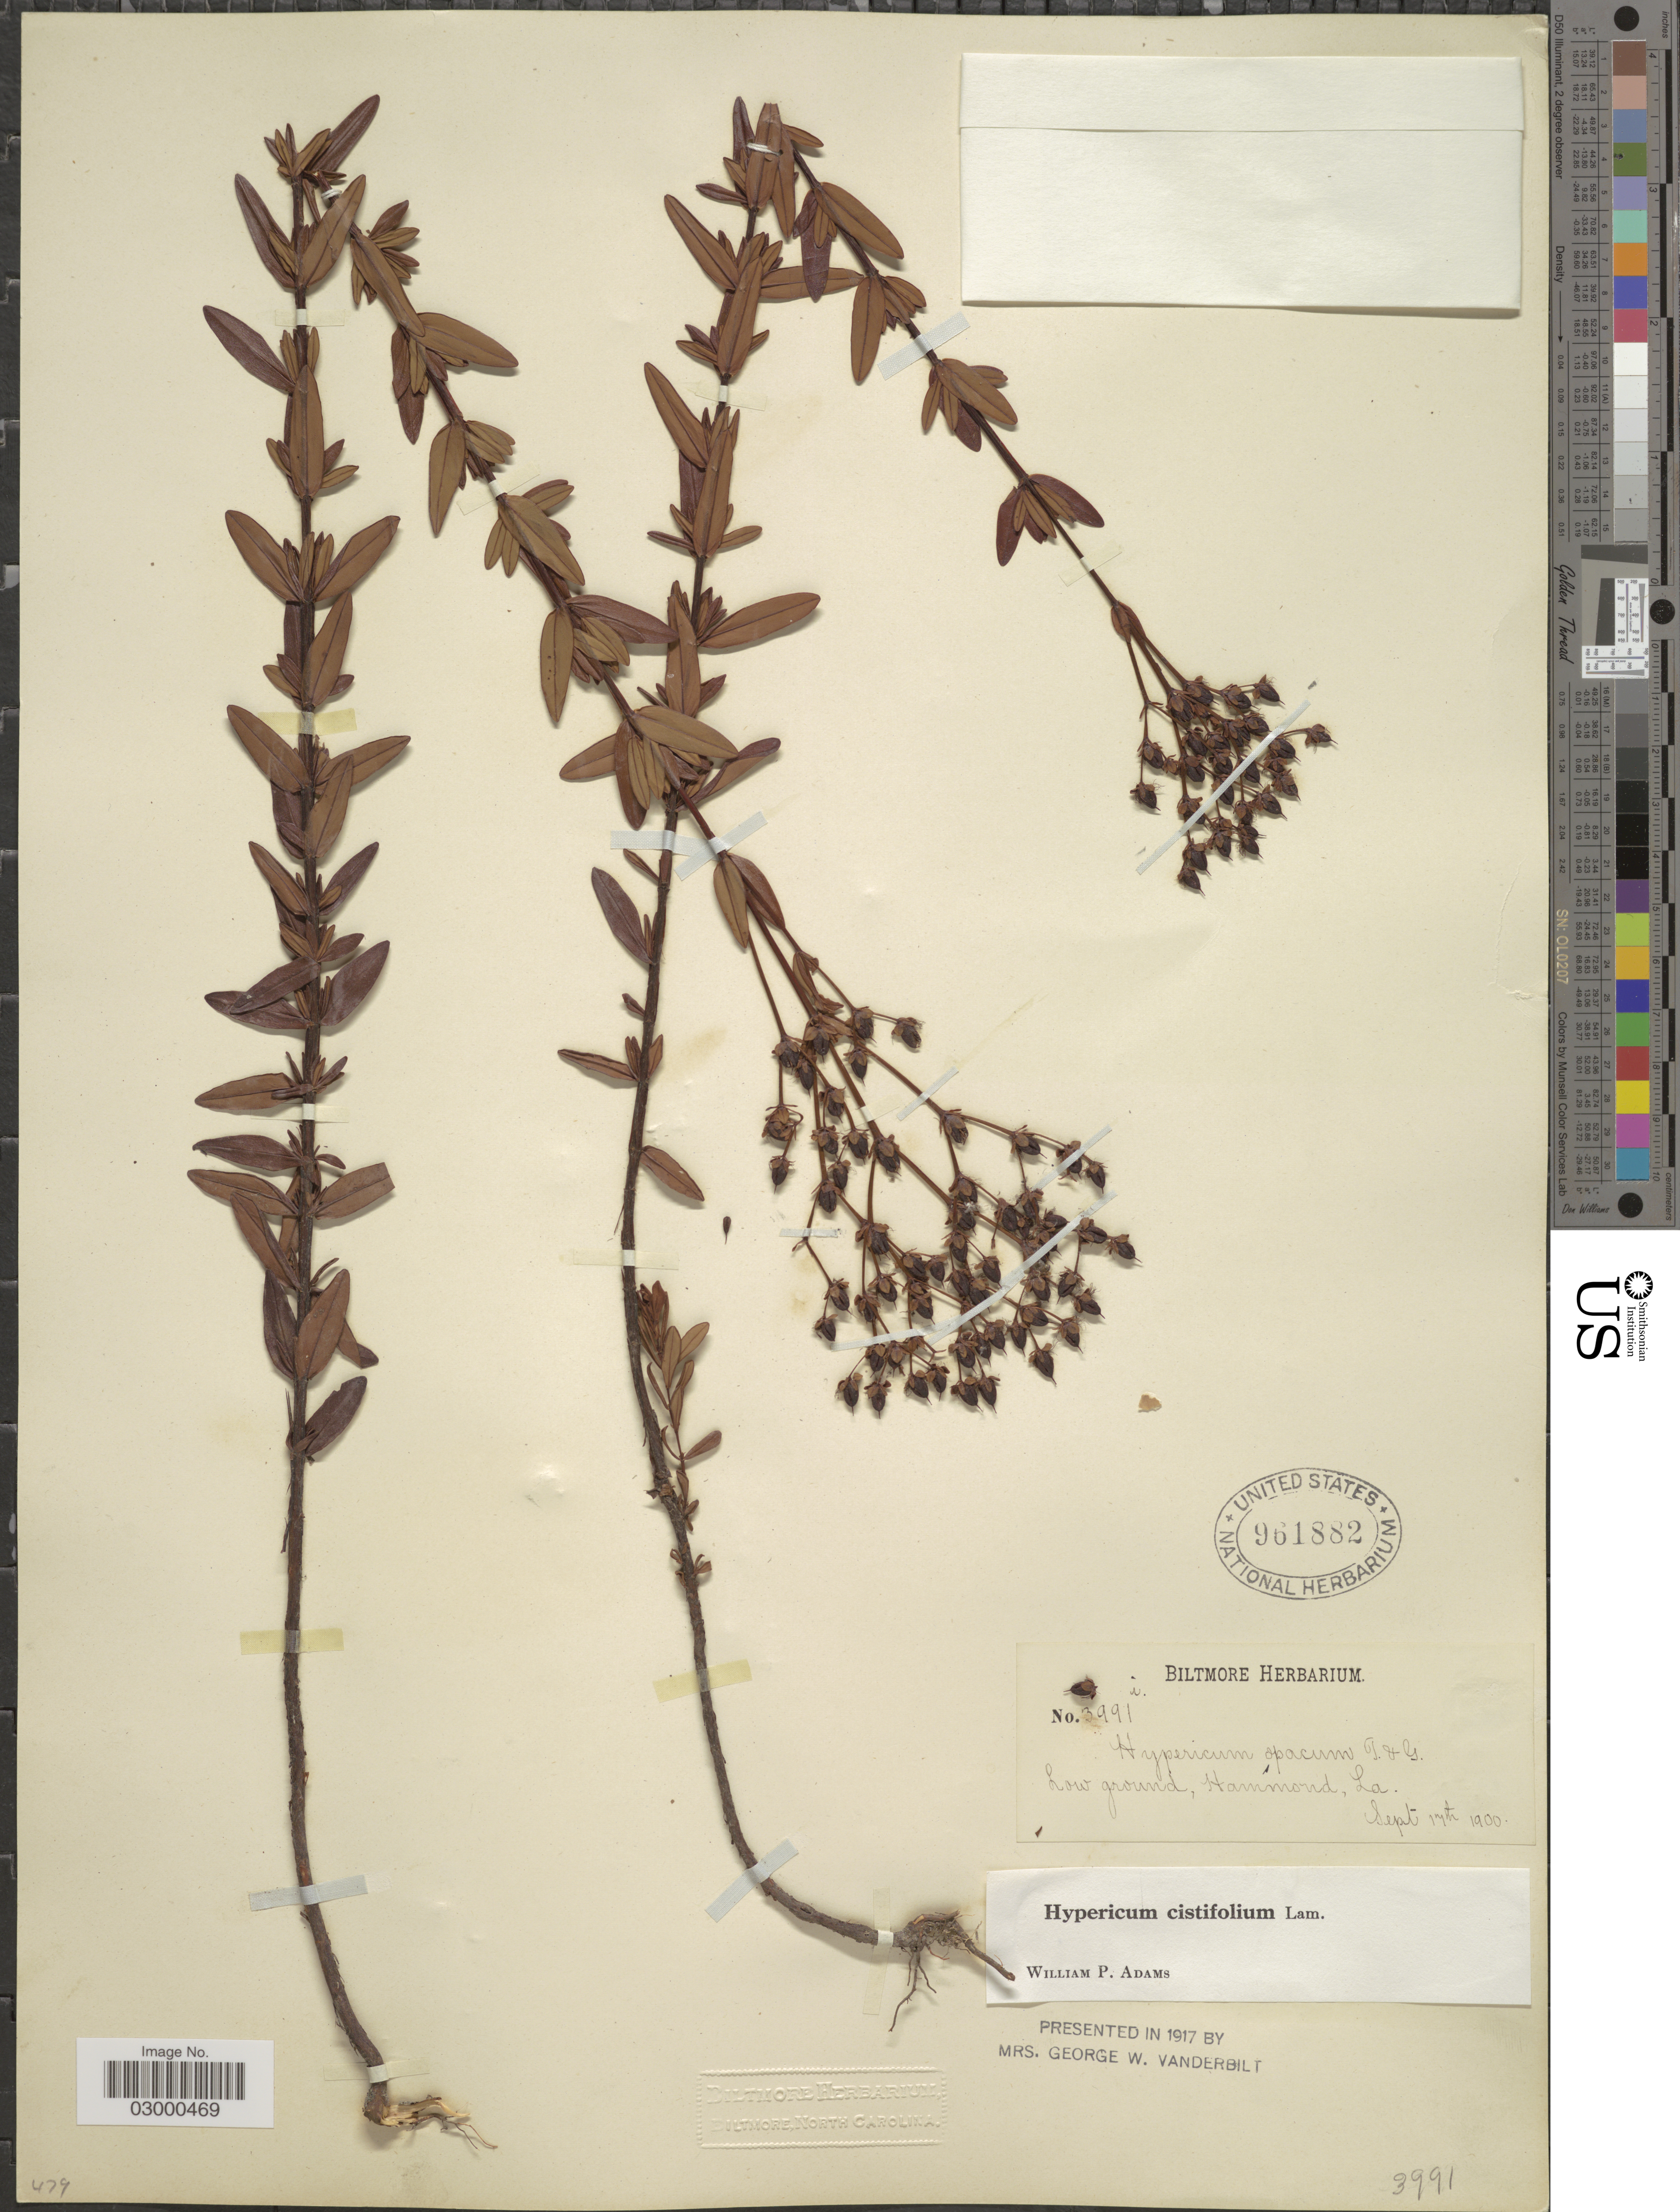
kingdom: Plantae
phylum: Tracheophyta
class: Magnoliopsida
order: Malpighiales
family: Hypericaceae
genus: Hypericum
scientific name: Hypericum cistifolium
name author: Lam.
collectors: ex herb. Biltmore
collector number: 3991i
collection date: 1900-09-17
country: United States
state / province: Louisiana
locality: Hammond.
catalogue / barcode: US 961882